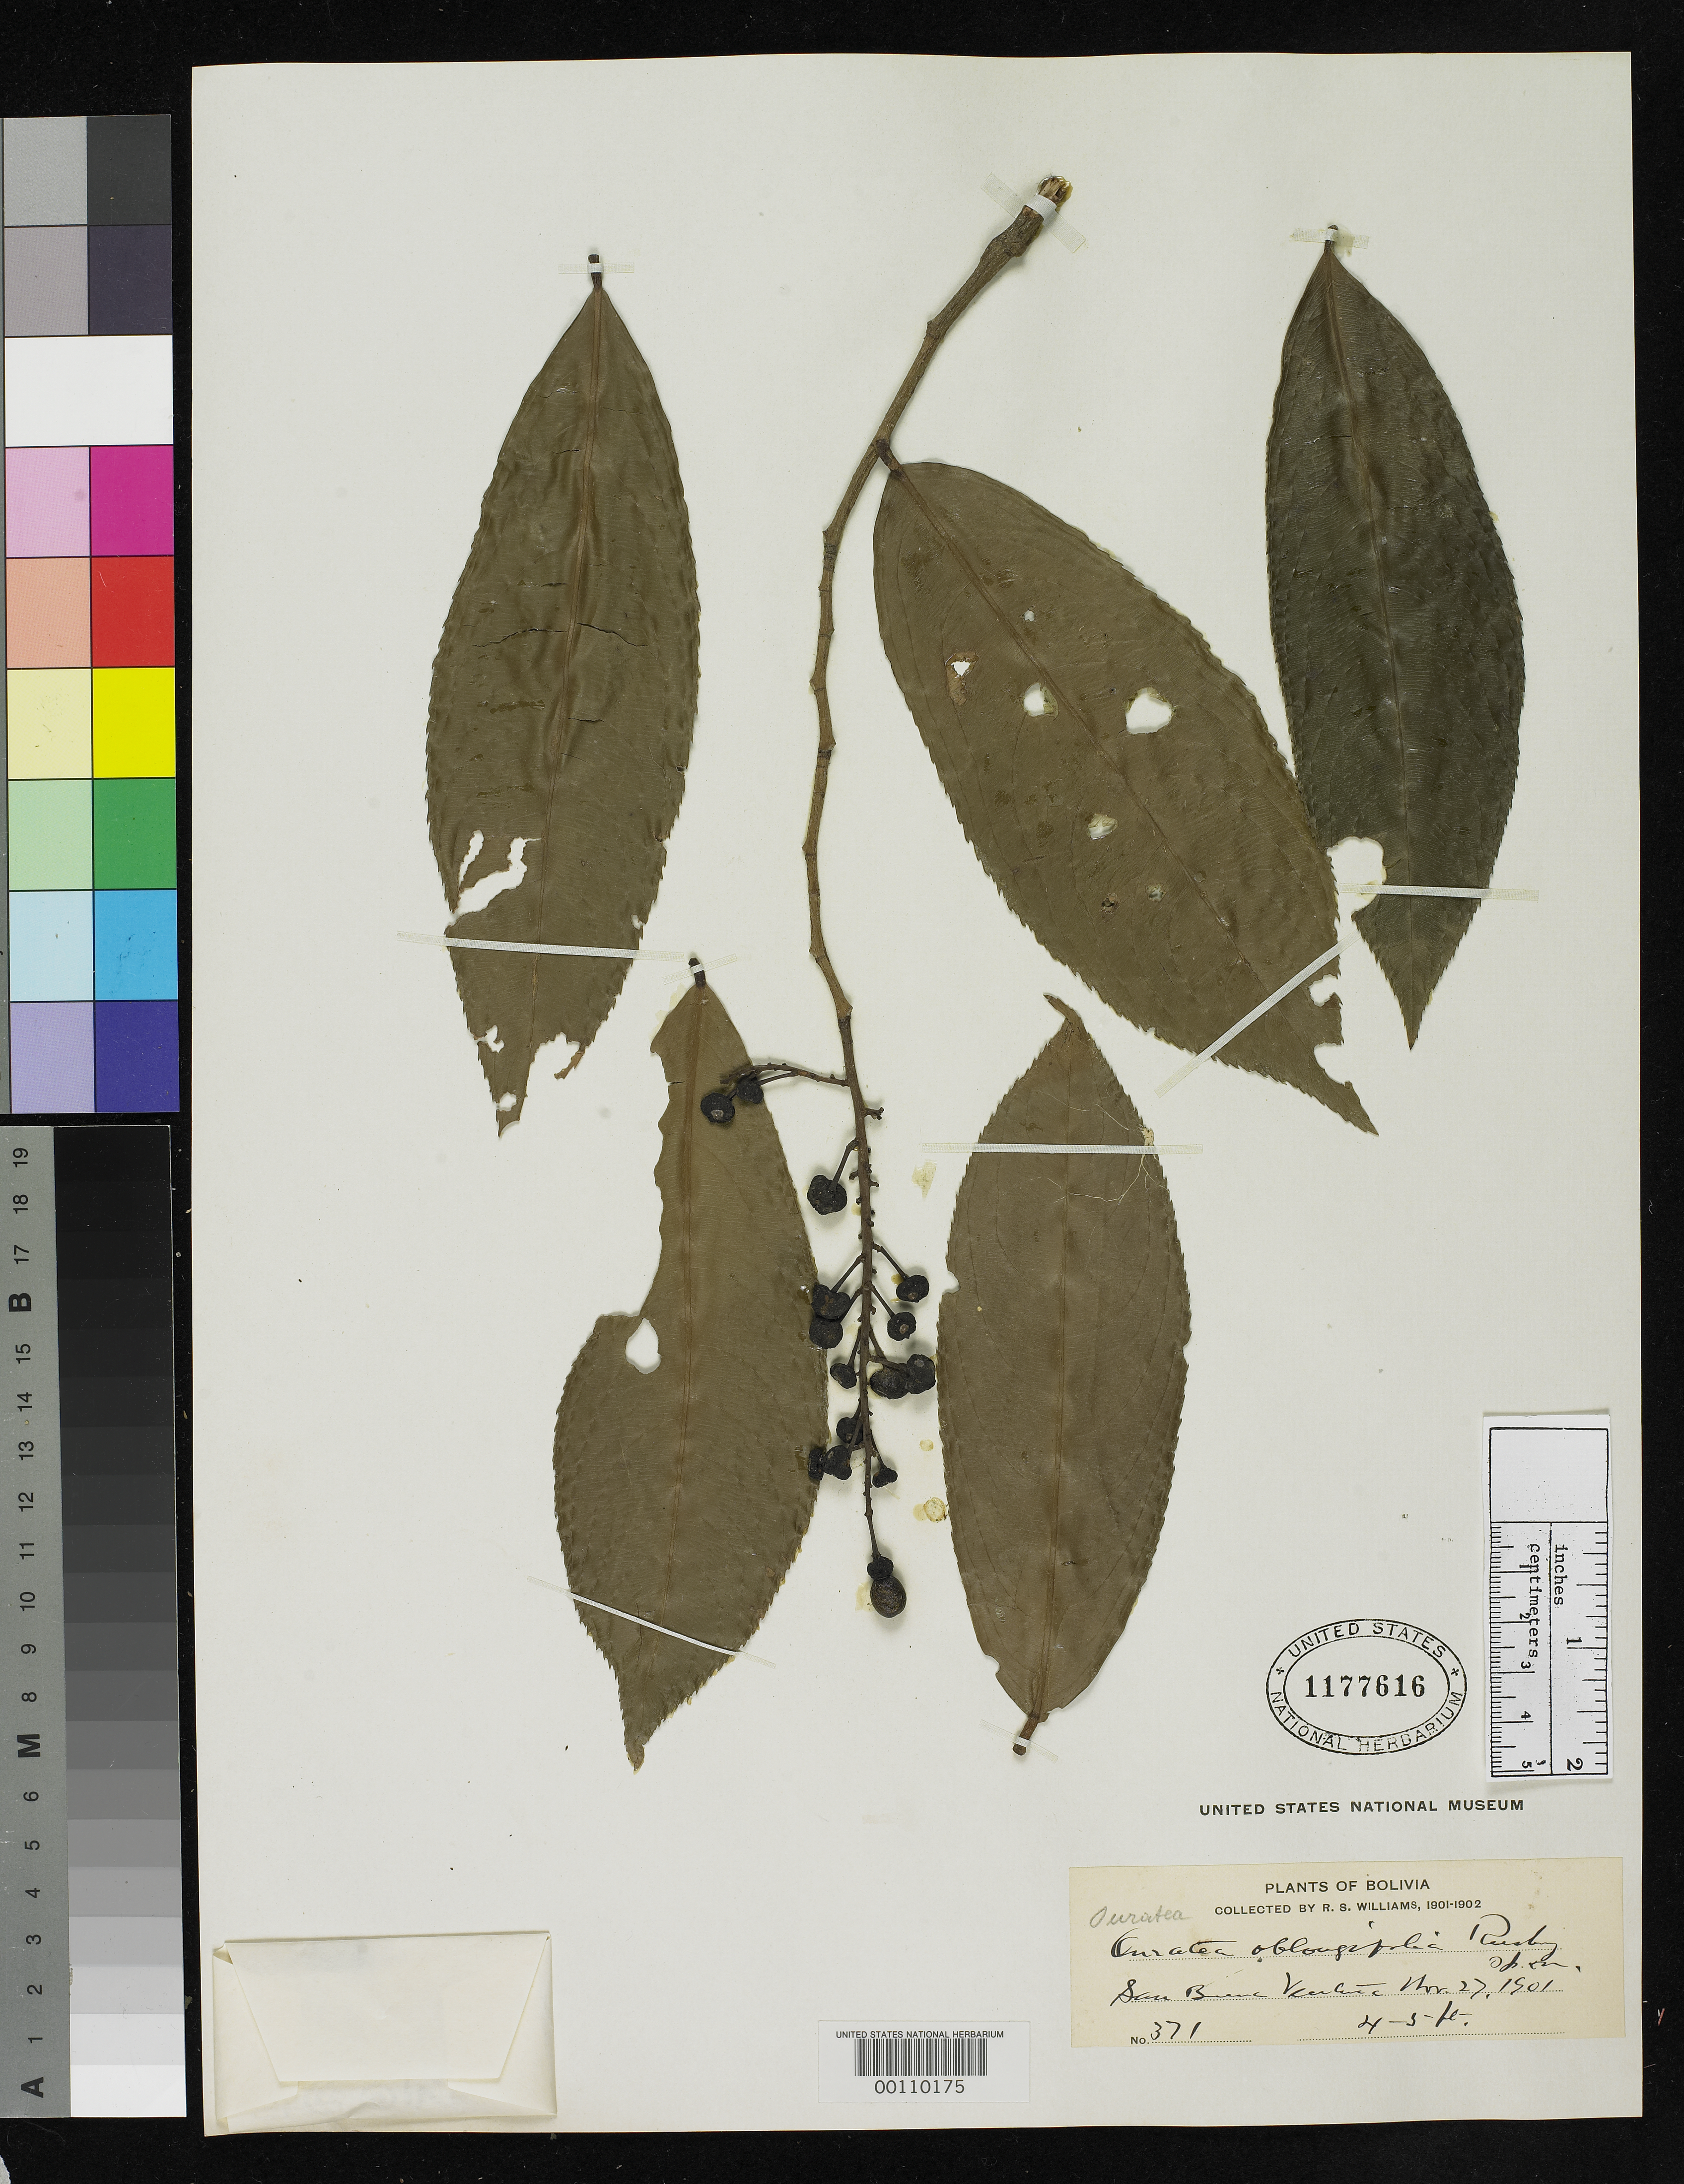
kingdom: Plantae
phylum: Tracheophyta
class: Magnoliopsida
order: Malpighiales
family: Ochnaceae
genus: Ouratea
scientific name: Ouratea oblongifolia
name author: Rusby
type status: Isotype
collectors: R. S. Williams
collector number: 371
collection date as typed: Nov. 27, 1901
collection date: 1901-11-27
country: Bolivia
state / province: La Paz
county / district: Iturralde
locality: San Buena Ventura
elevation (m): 457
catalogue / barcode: US 1177616